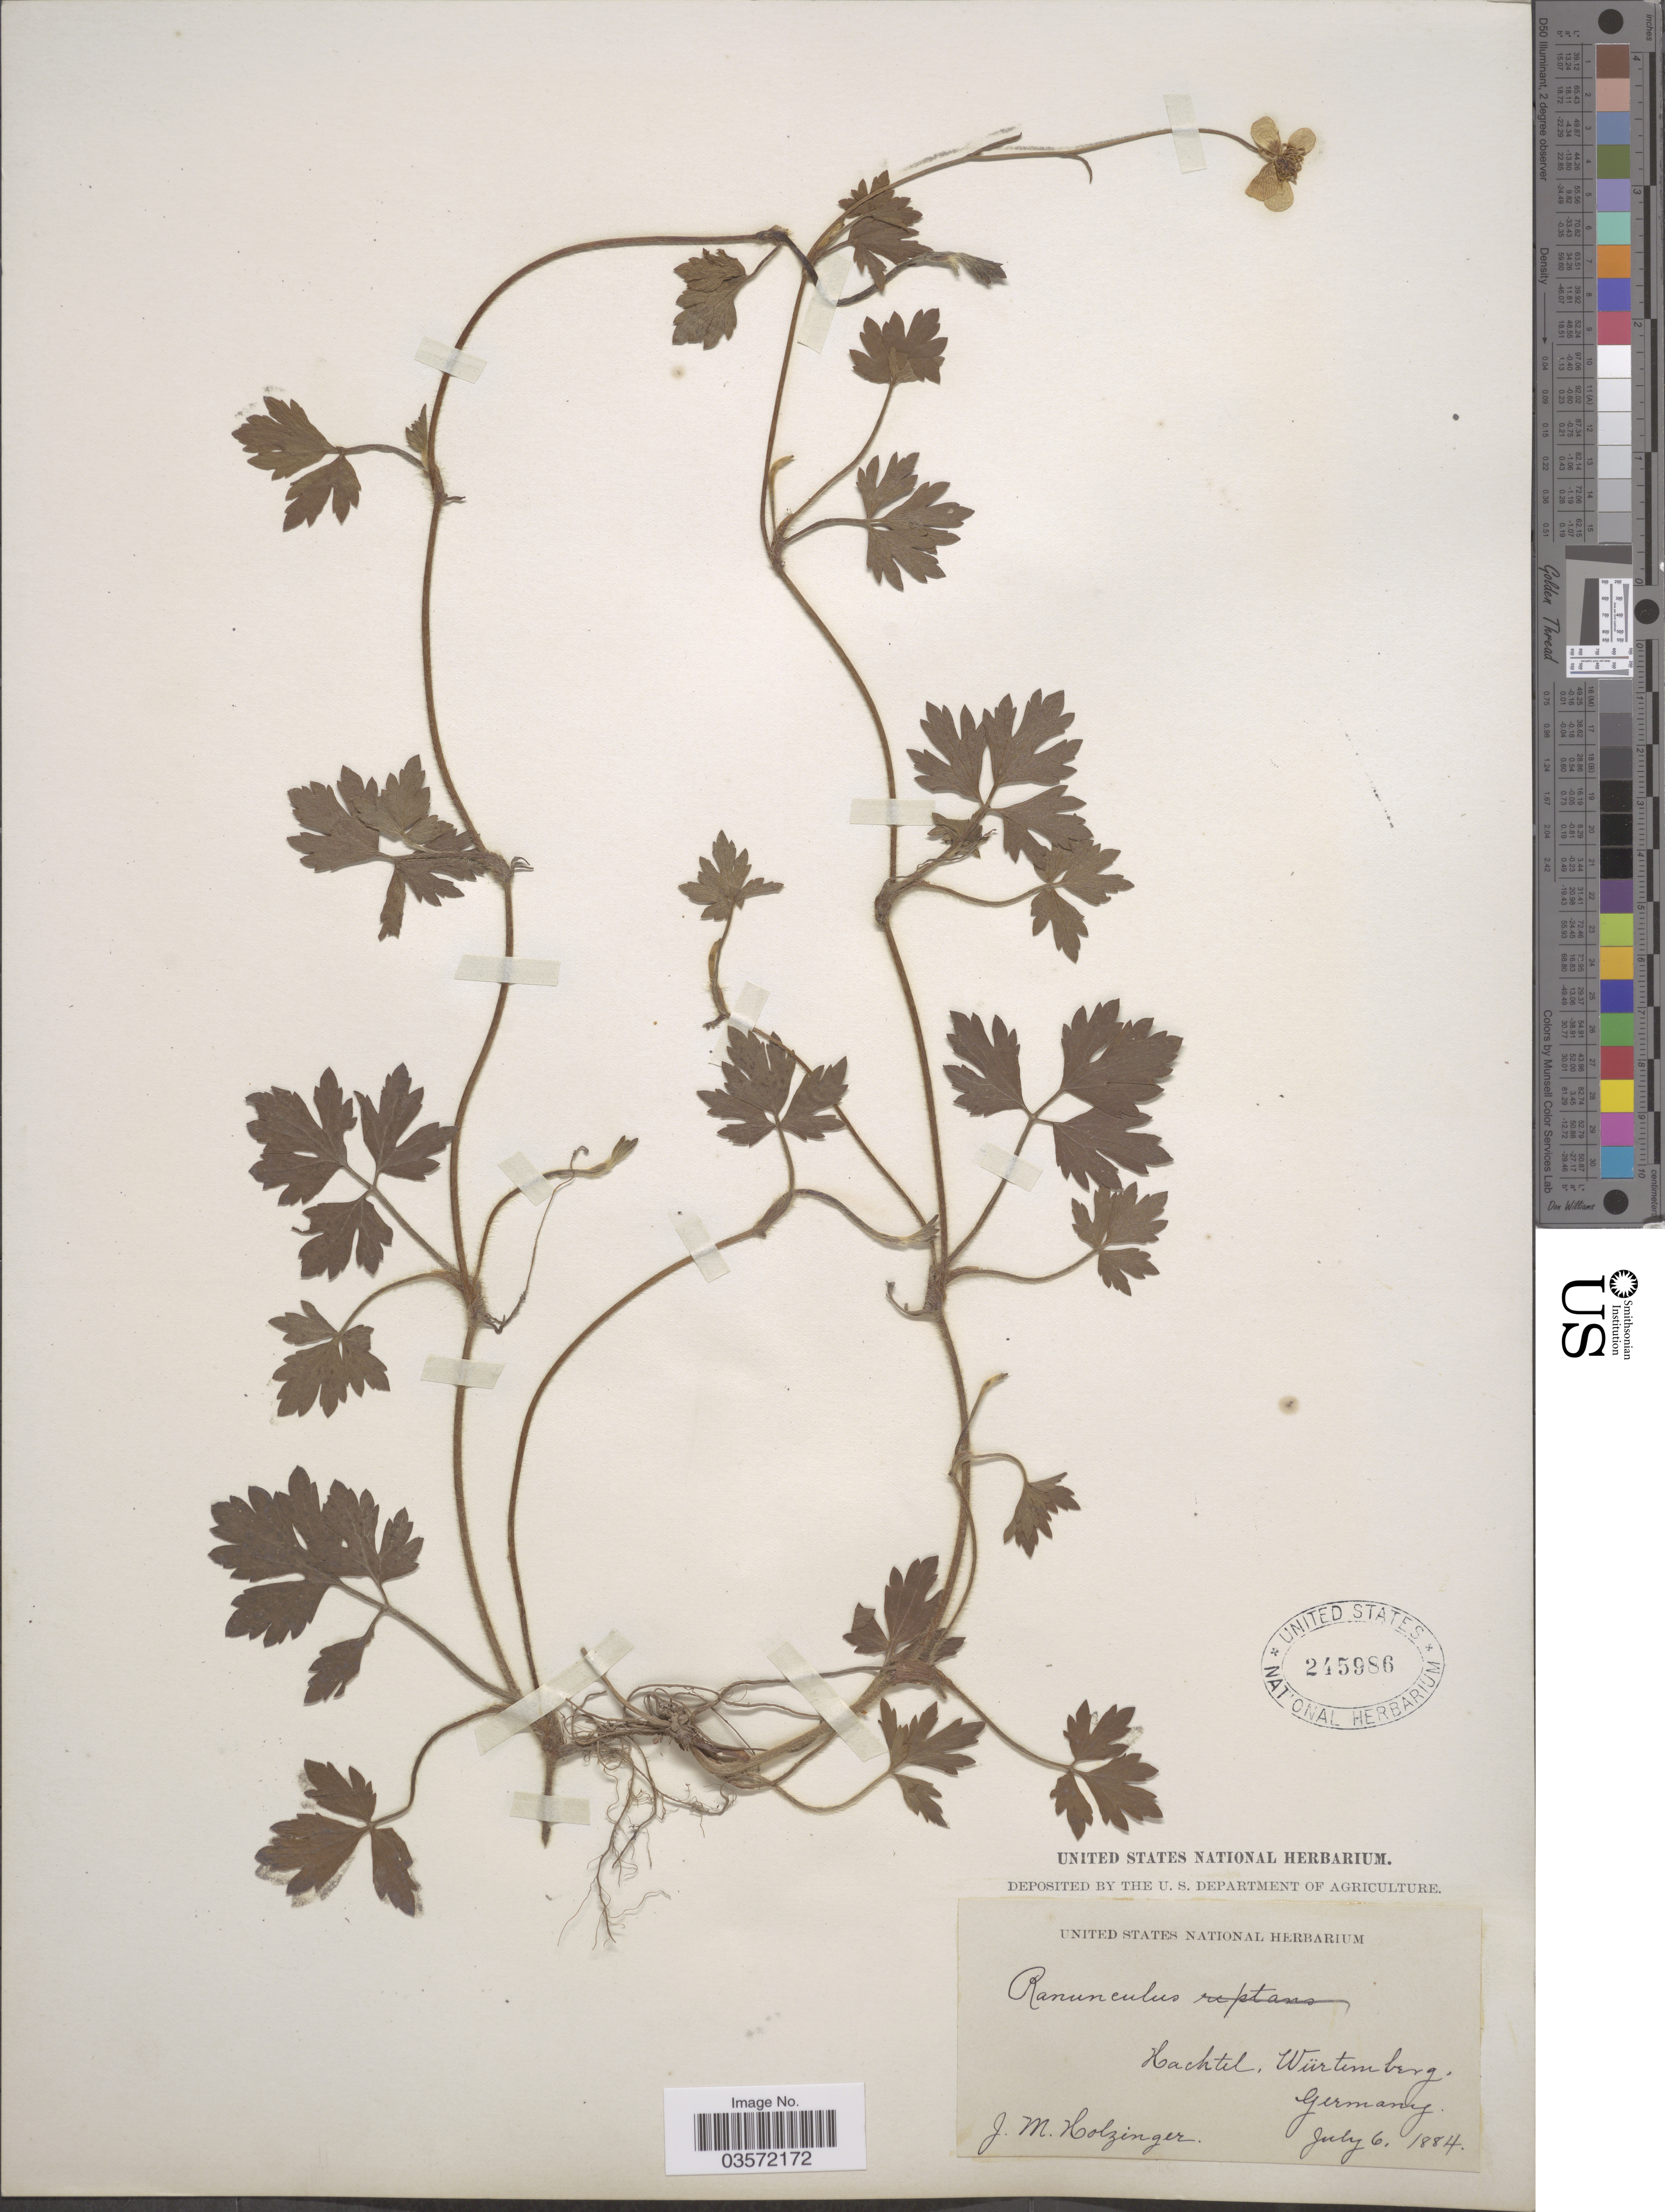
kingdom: Plantae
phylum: Tracheophyta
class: Magnoliopsida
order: Ranunculales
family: Ranunculaceae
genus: Ranunculus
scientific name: Ranunculus sp.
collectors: J. M. Holzinger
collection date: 1884-07-06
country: Germany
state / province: Baden-Württemberg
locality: Hachtel, Würtemberg.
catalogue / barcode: US 245986